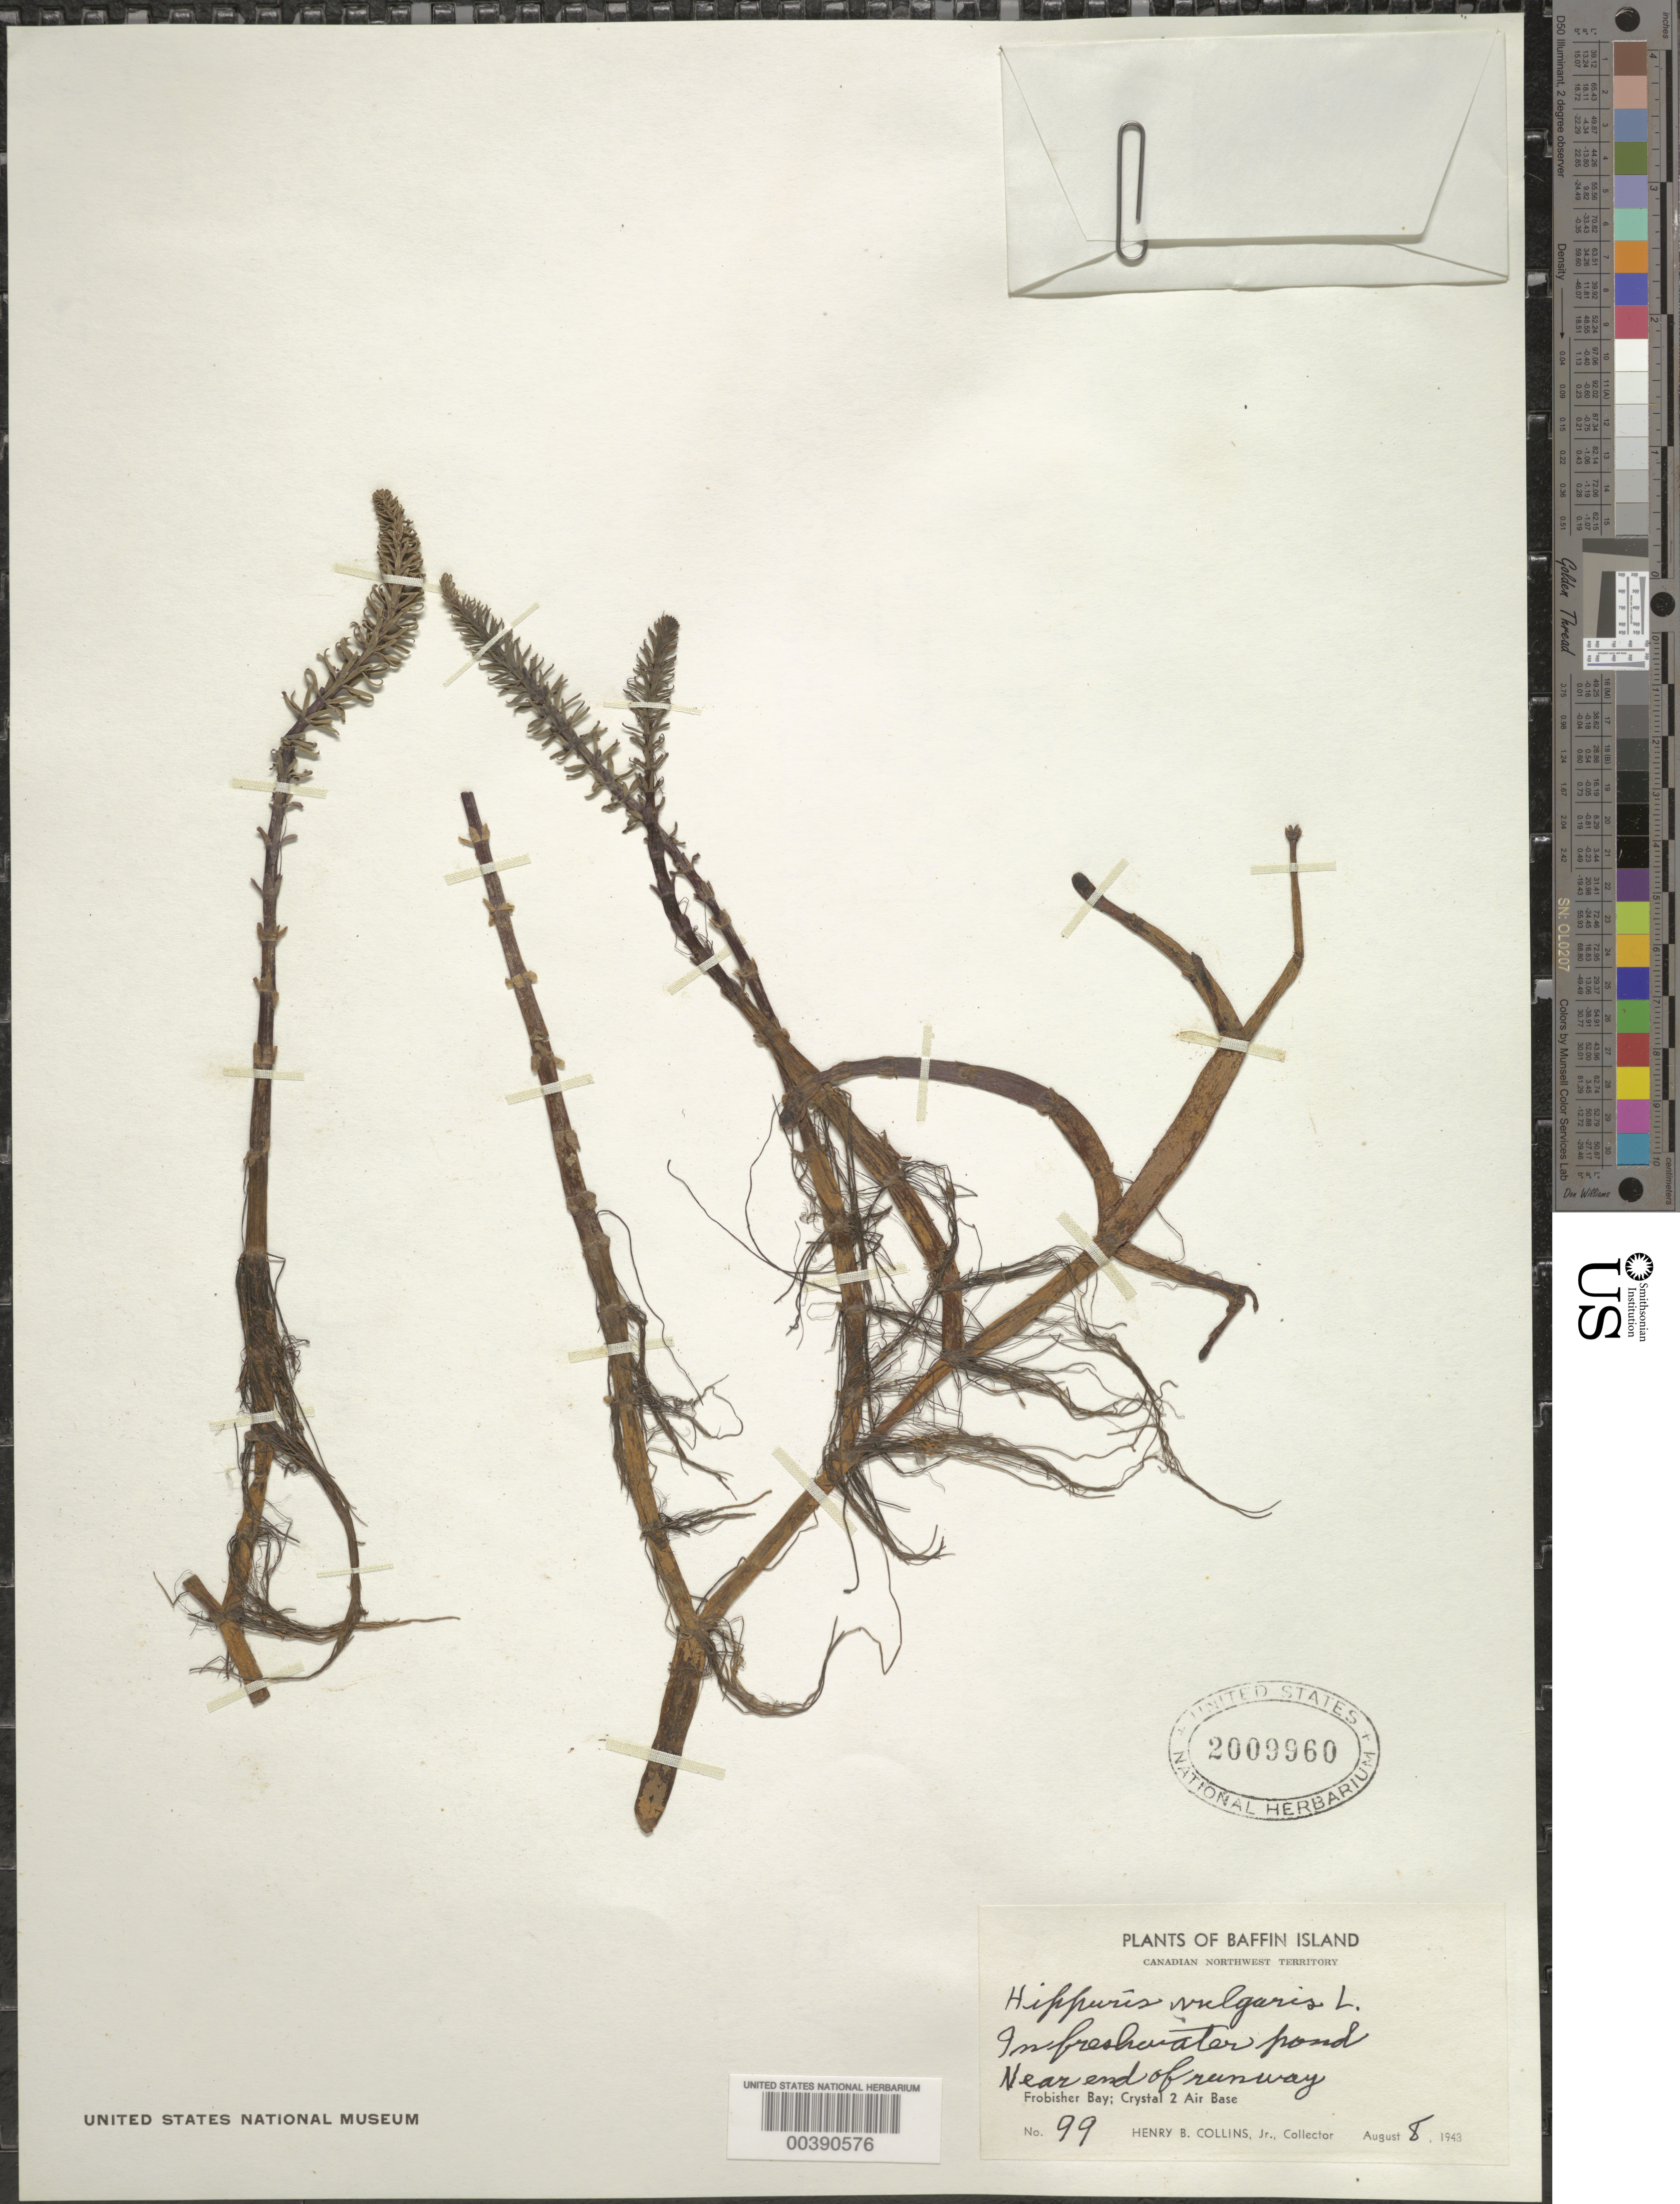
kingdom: Plantae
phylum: Tracheophyta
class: Magnoliopsida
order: Lamiales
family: Plantaginaceae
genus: Hippuris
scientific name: Hippuris vulgaris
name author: L.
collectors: H. Collins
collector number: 99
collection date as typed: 08 Aug 1943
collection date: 1943-08-08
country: Canada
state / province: Nunavut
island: Baffin Island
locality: Franklin district, baffin i., frobisher bay, crystal 2 air base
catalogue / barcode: US 2009960